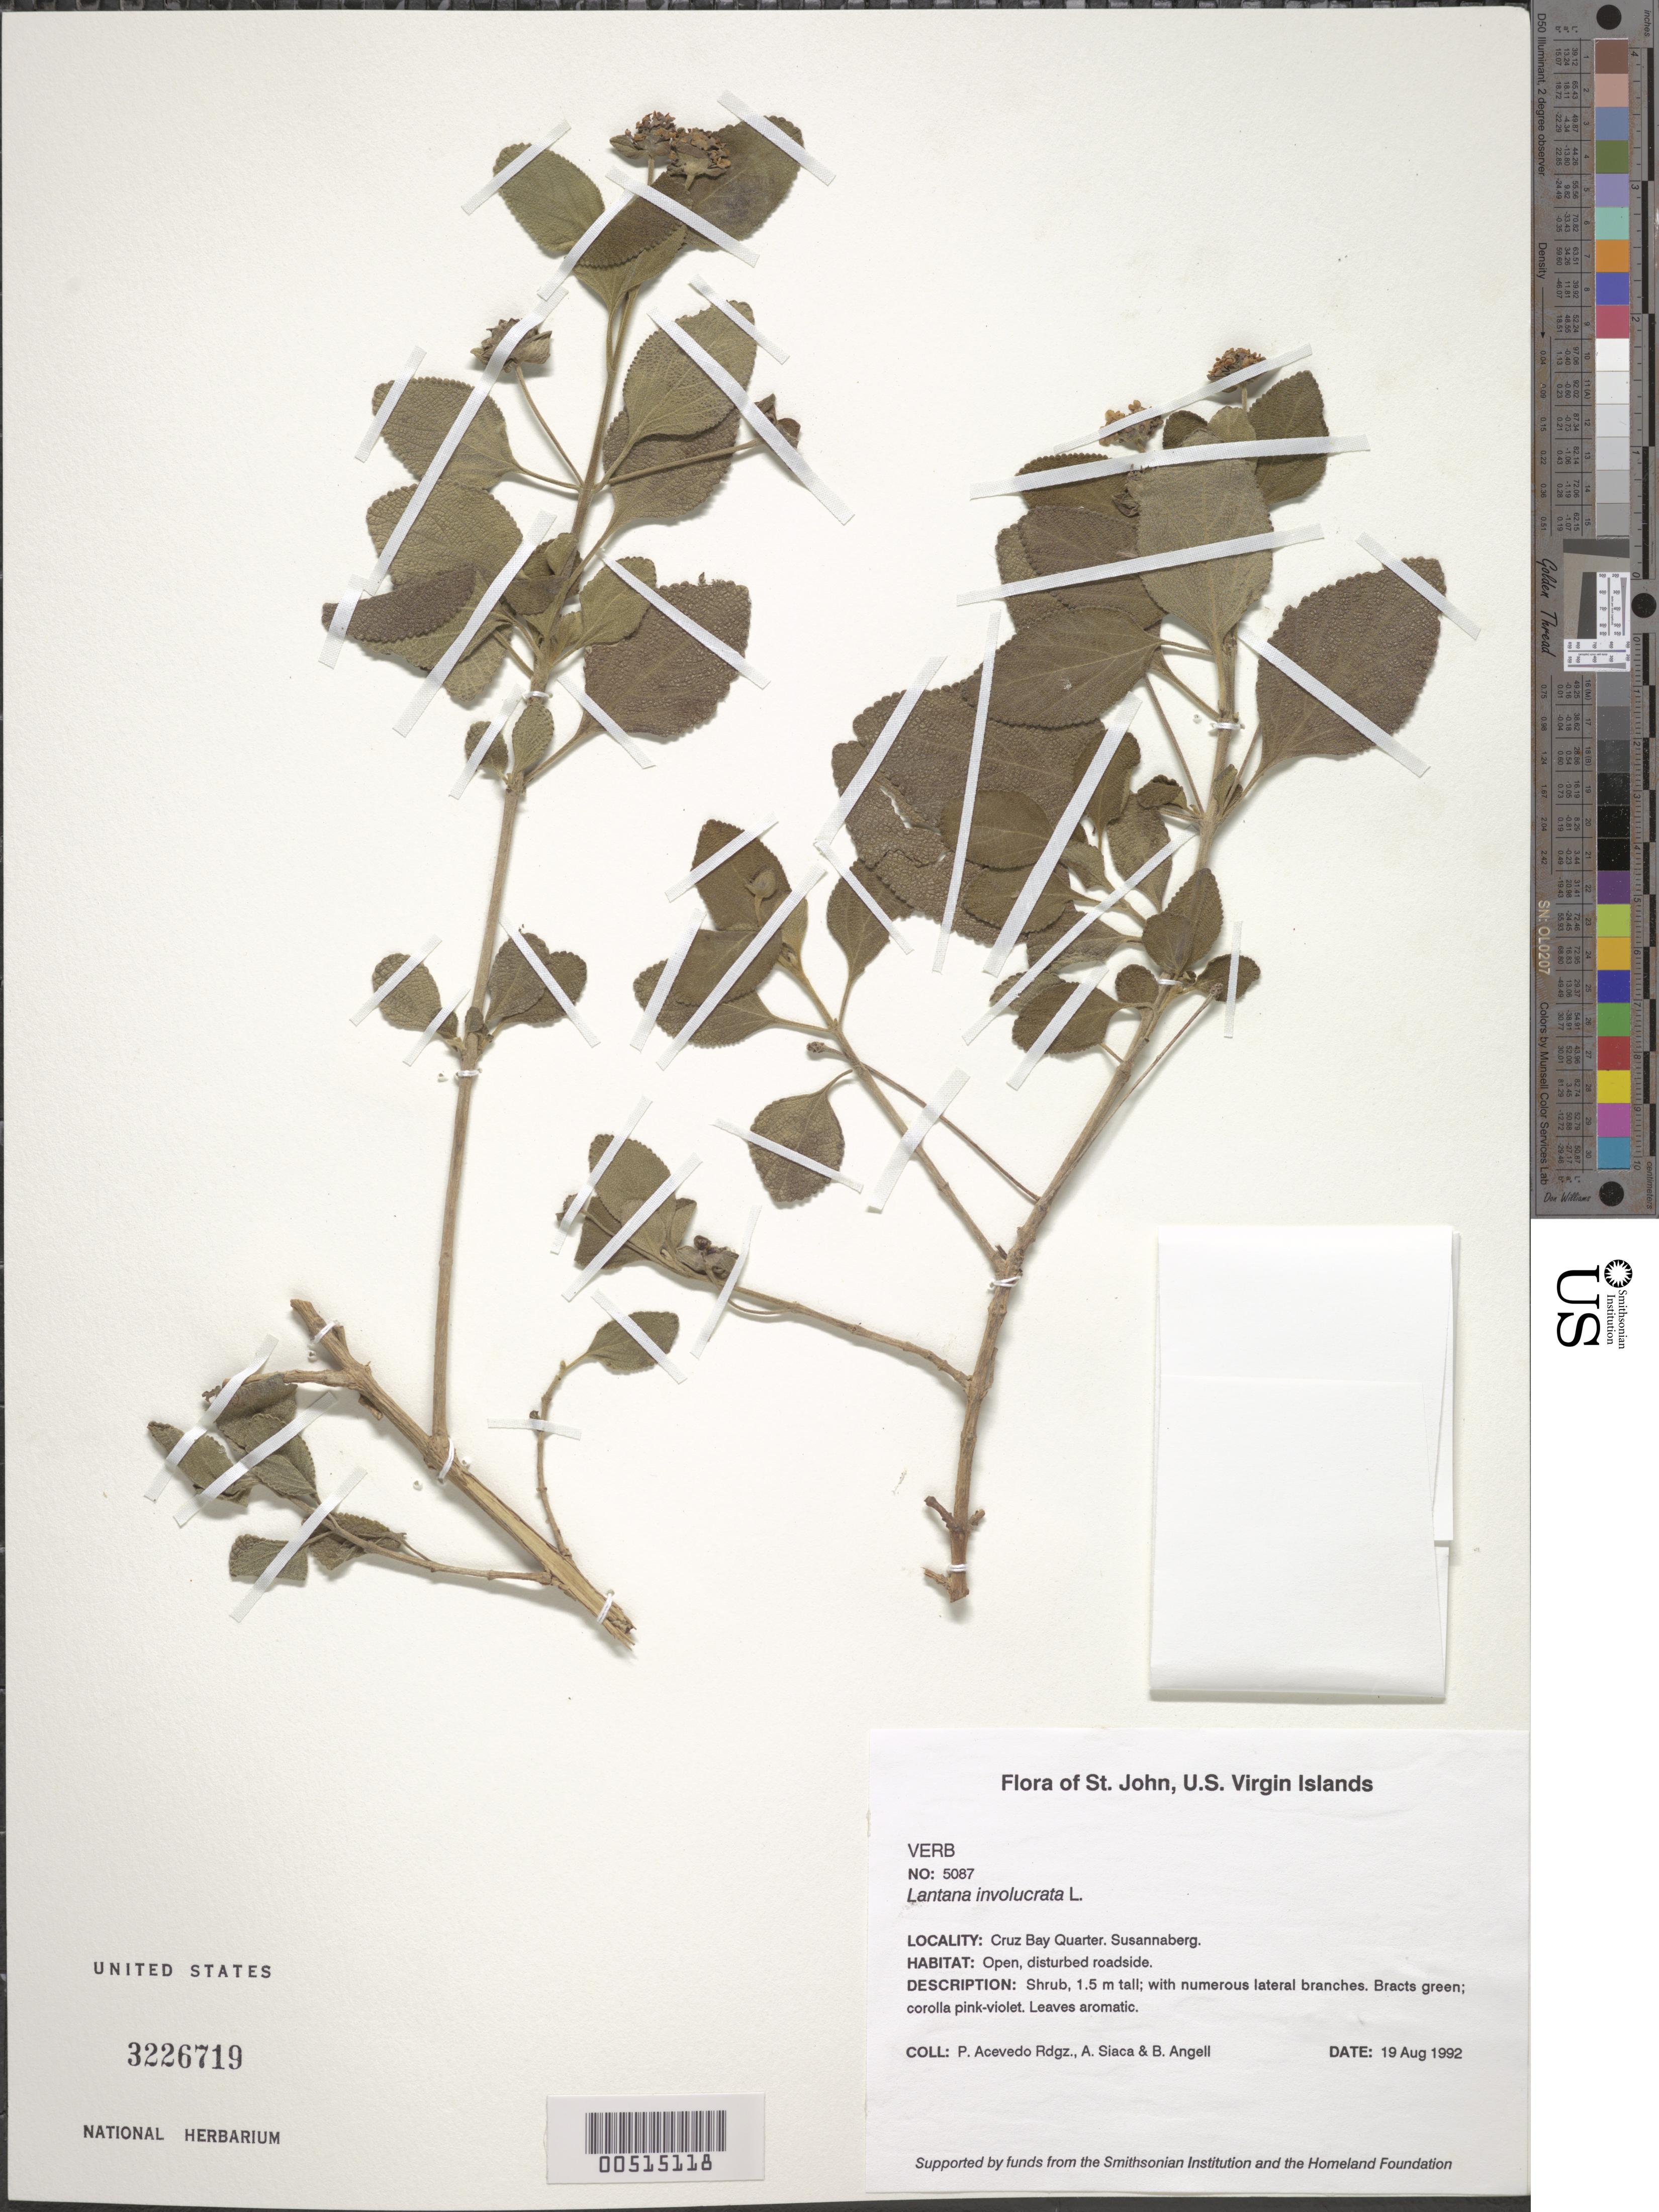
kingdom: Plantae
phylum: Tracheophyta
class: Magnoliopsida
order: Lamiales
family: Verbenaceae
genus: Lantana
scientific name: Lantana involucrata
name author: L.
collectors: P. Acevedo-Rodr., A. Siaca & Bobbi Angell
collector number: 5087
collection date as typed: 19 Aug 1992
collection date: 1992-08-19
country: U.S. Virgin Islands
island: St. John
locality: Cruz Bay Quarter; Susannaberg.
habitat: Open, disturbed roadside.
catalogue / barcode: US 3226719